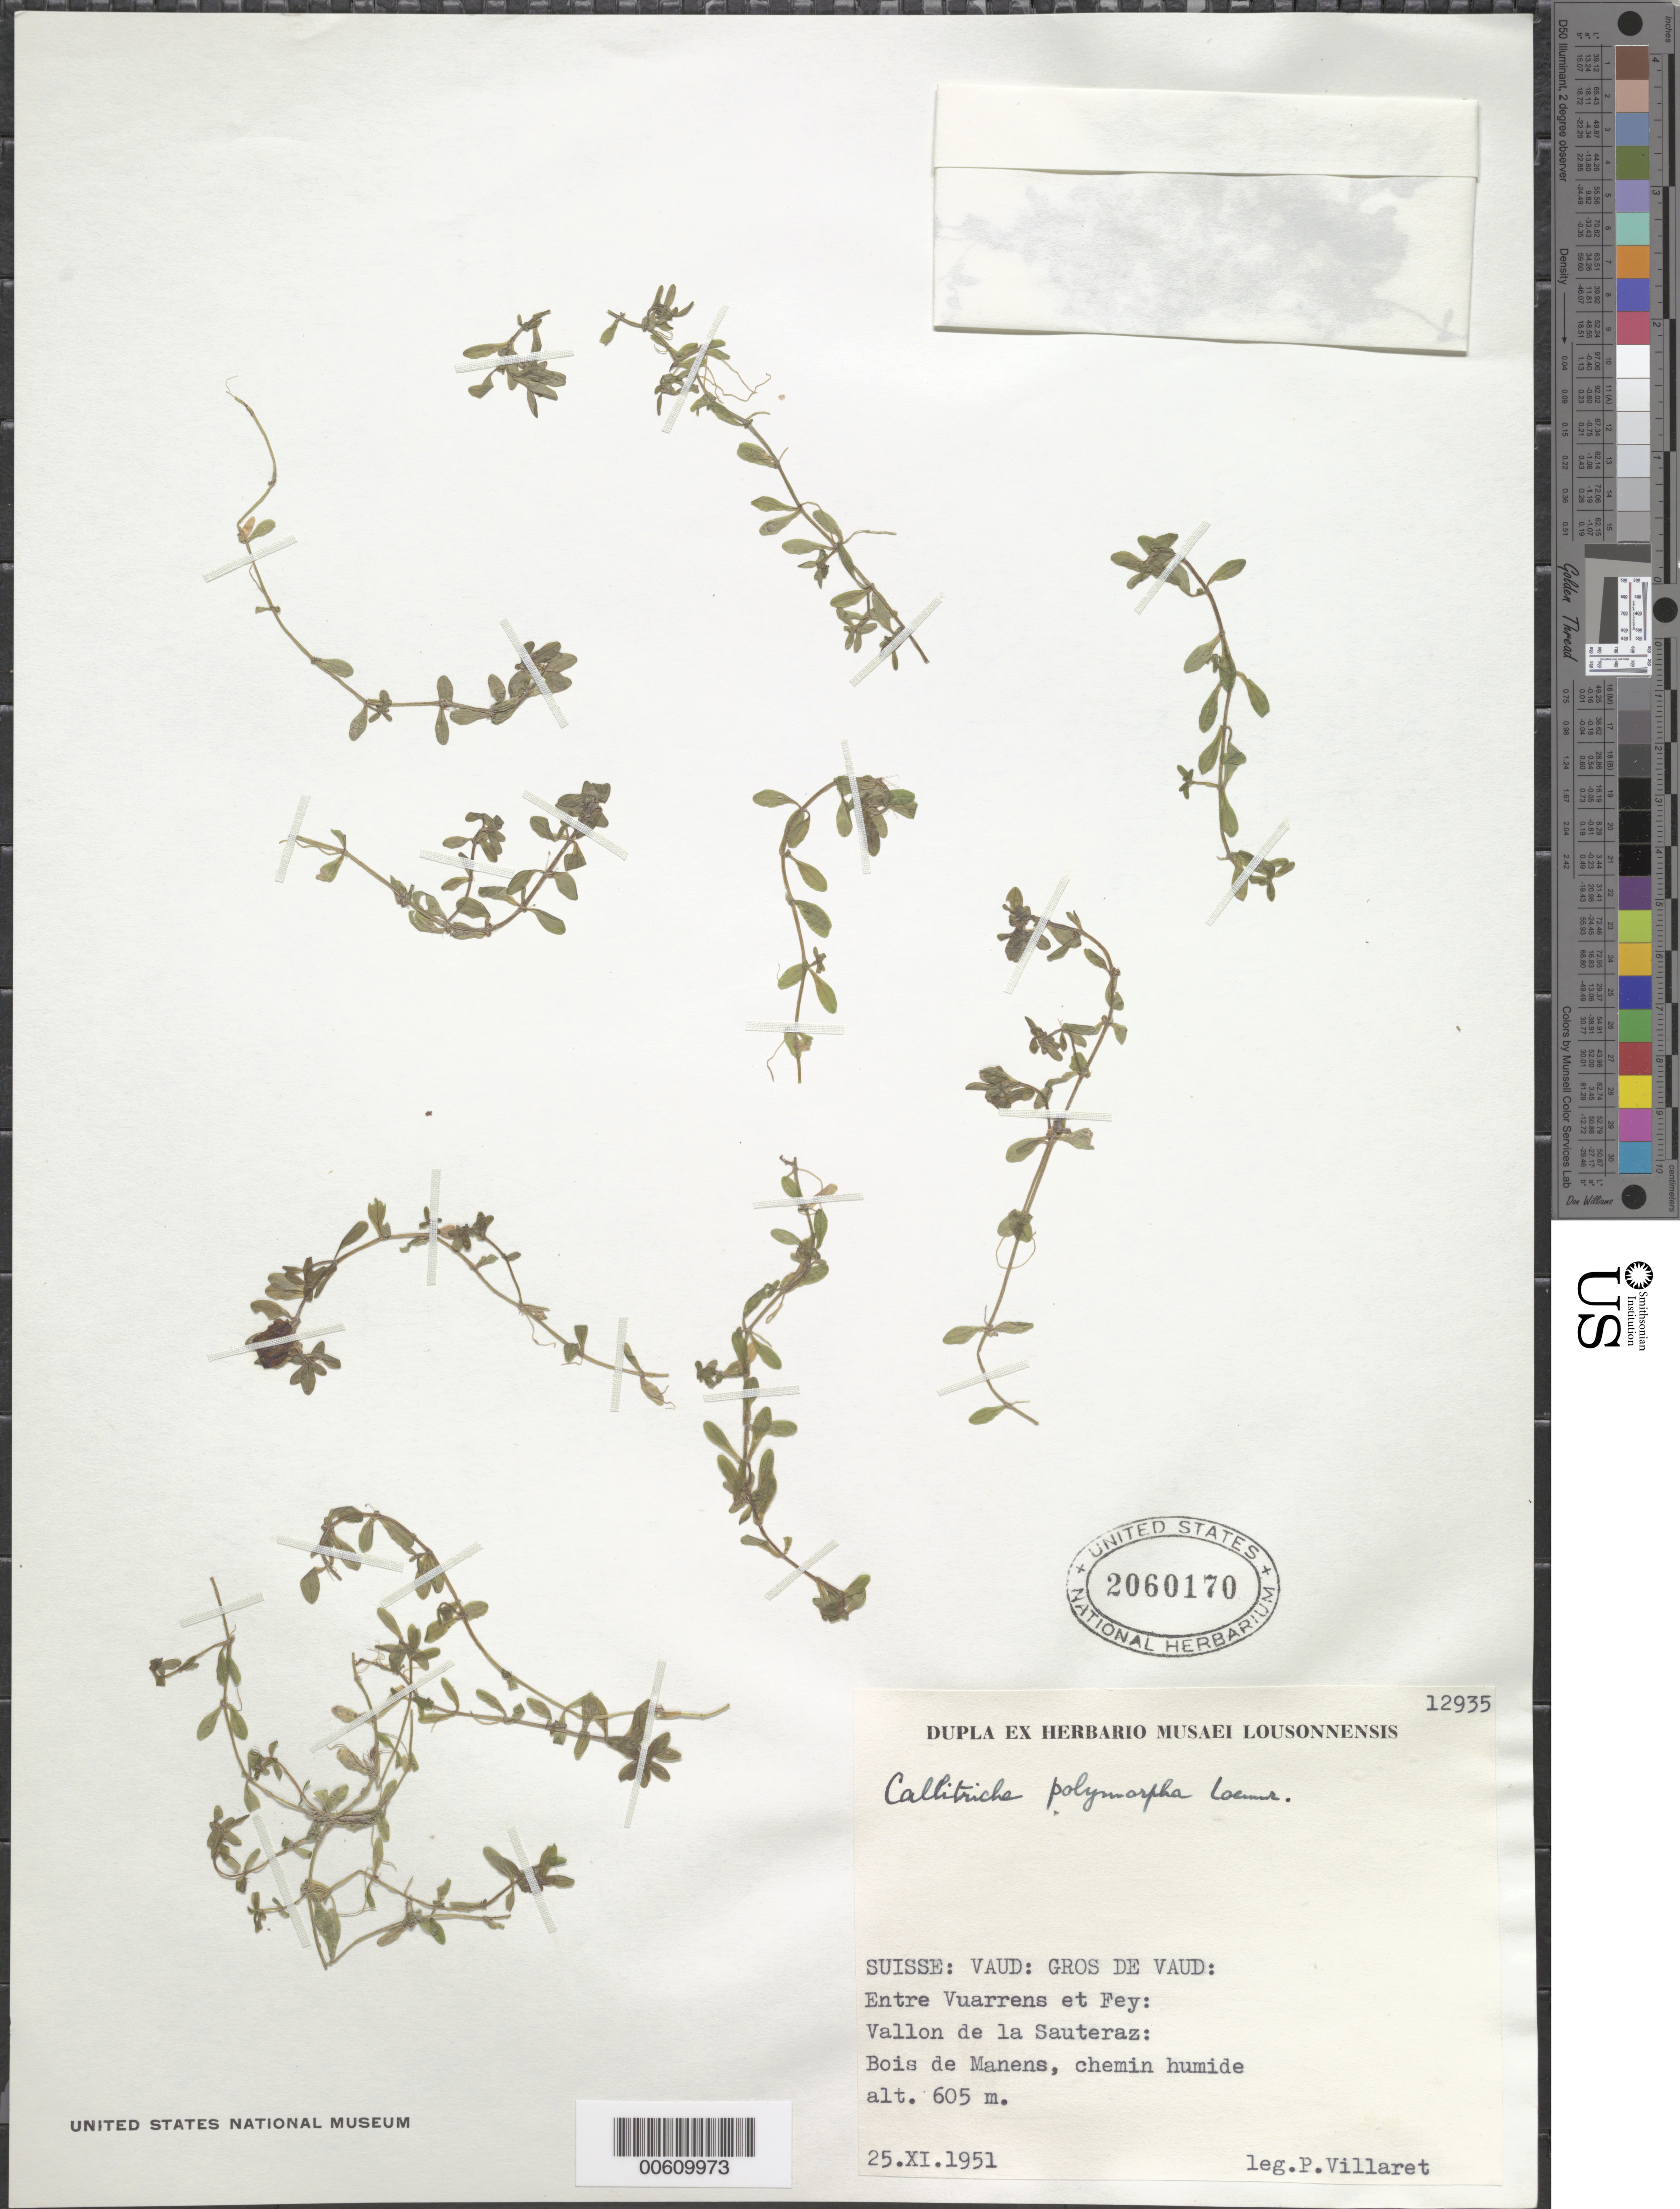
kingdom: Plantae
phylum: Tracheophyta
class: Magnoliopsida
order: Lamiales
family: Plantaginaceae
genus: Callitriche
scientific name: Callitriche polymorpha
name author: Lönnr.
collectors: P. Villaret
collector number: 12935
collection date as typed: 25 Nov 1951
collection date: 1951-11-25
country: Switzerland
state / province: Vaud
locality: Vaud, Gros de Vaud, between Vuarrens and Fey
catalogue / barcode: US 2060170